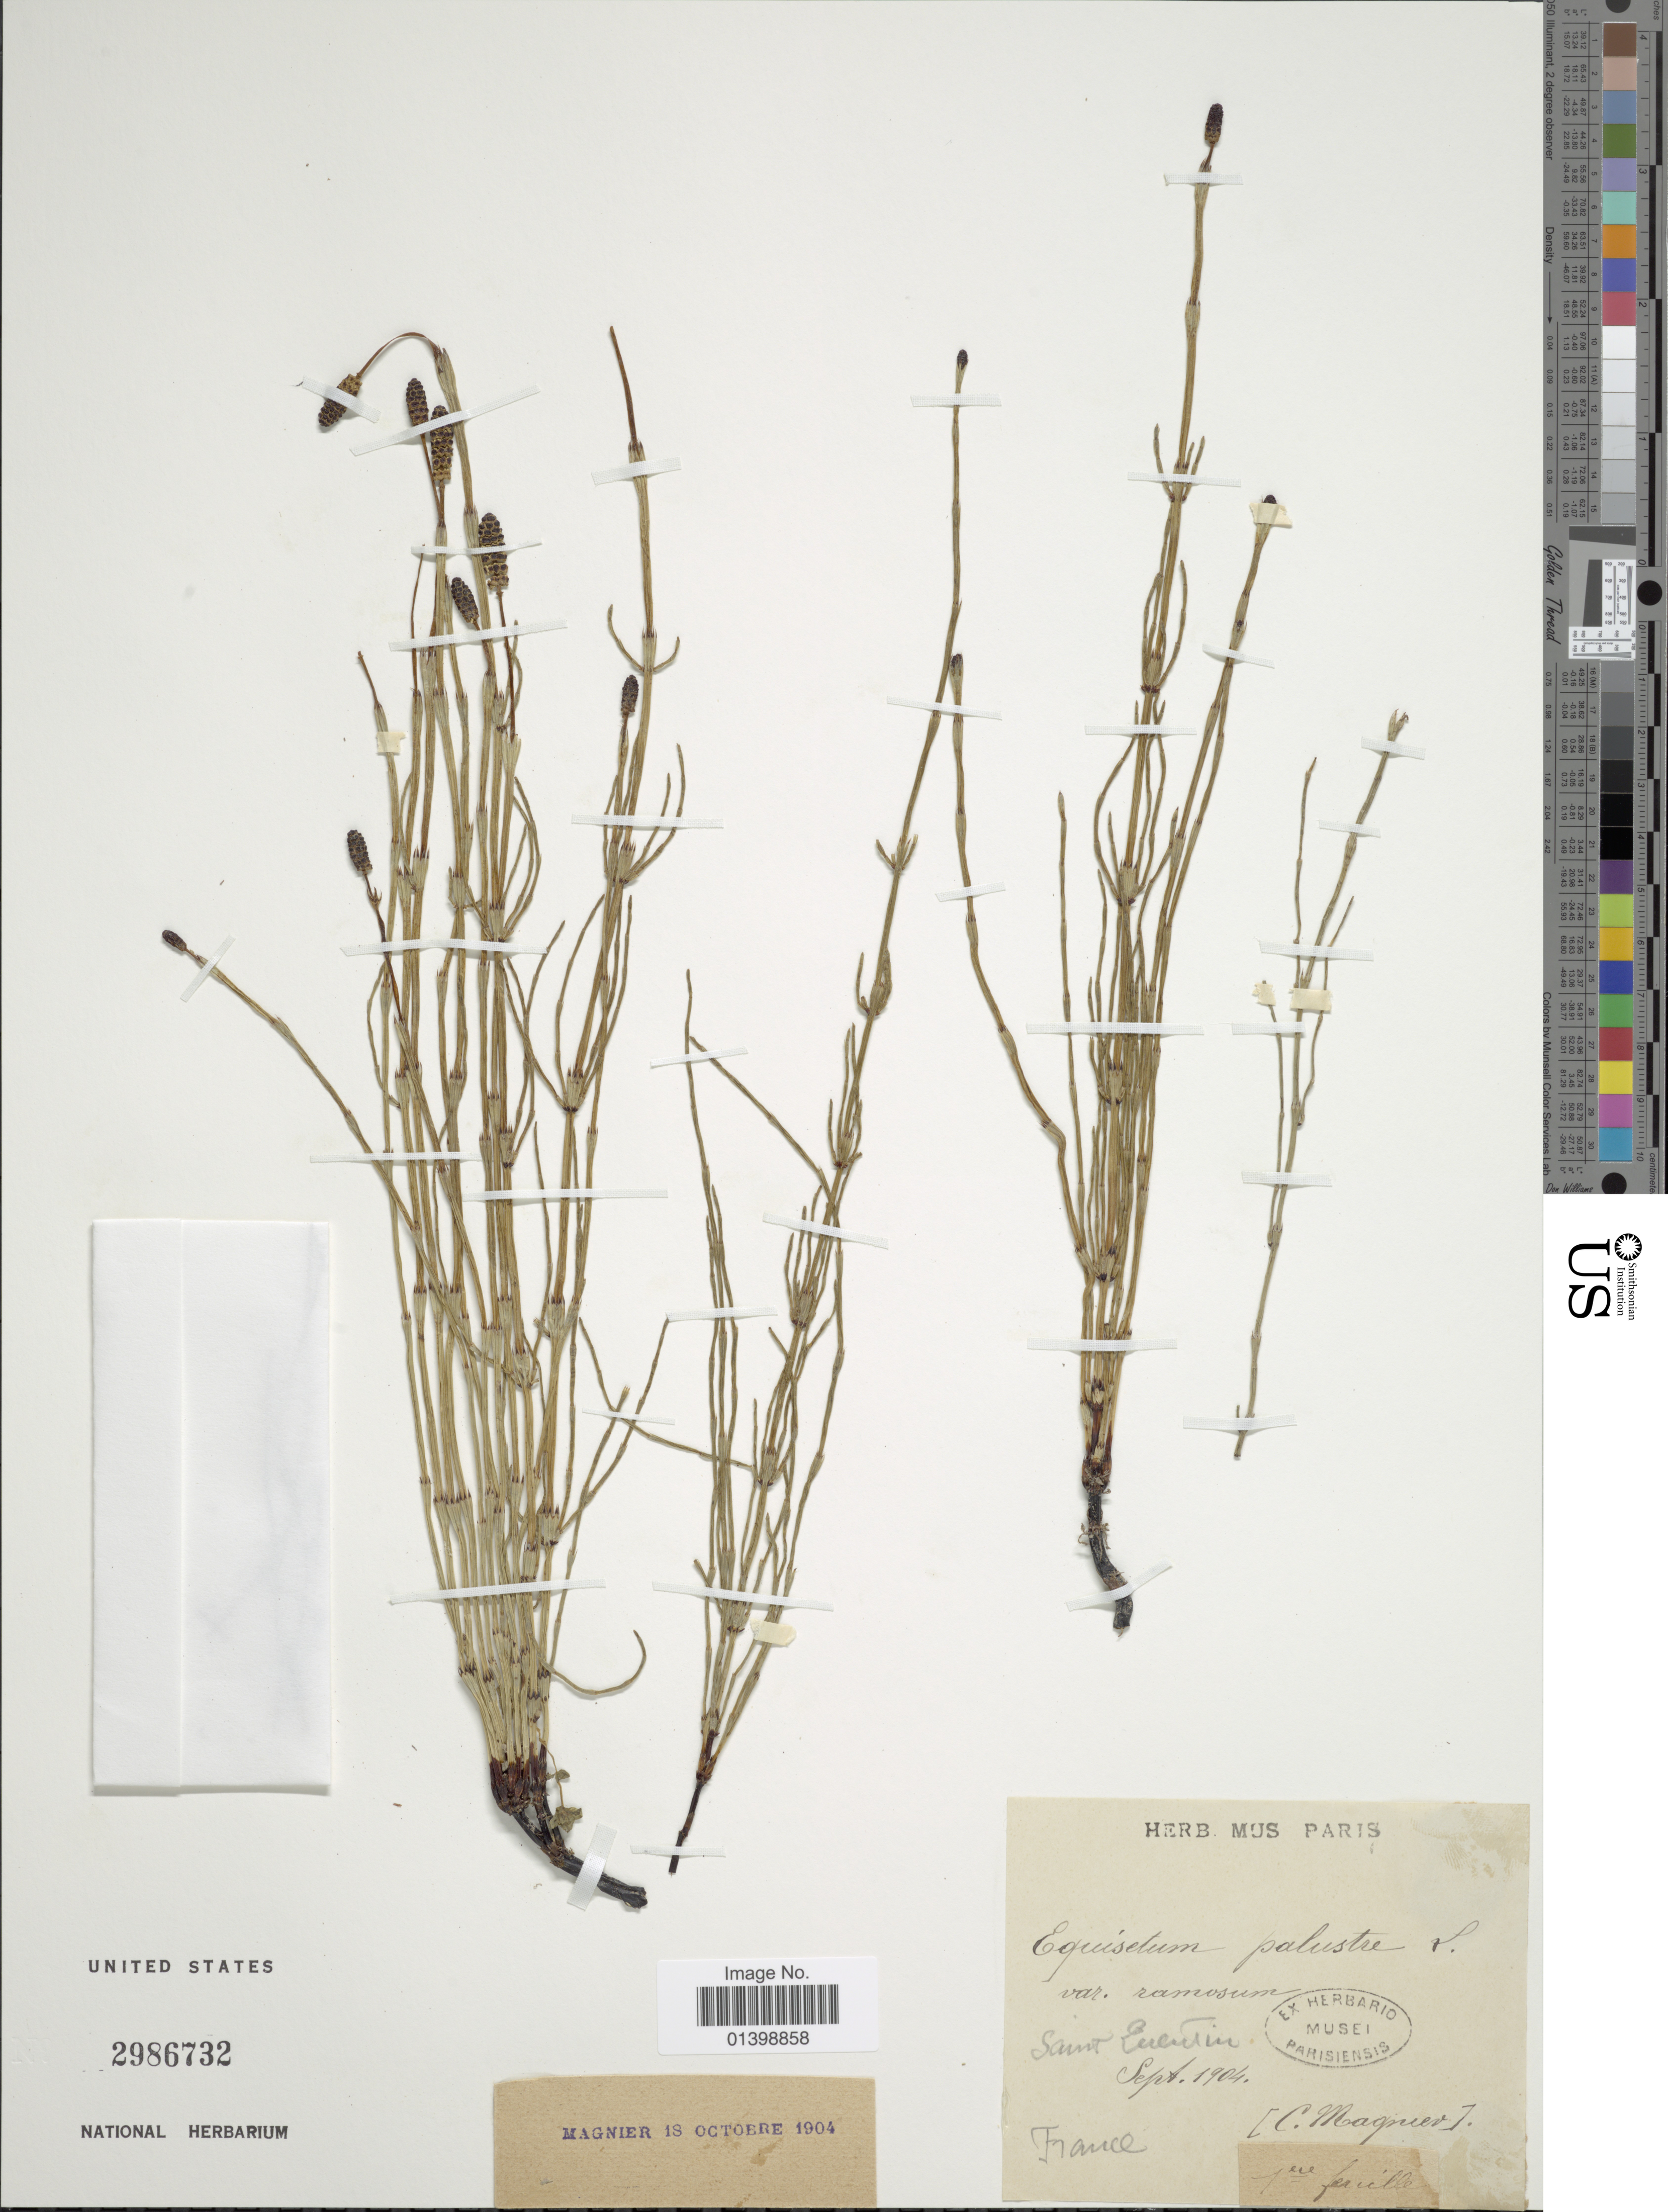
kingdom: Plantae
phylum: Tracheophyta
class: Polypodiopsida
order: Equisetales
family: Equisetaceae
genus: Equisetum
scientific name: Equisetum palustre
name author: L.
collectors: C. Magnier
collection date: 1904-09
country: France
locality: Saint Luenstin [interpreted]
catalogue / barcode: US 2986732